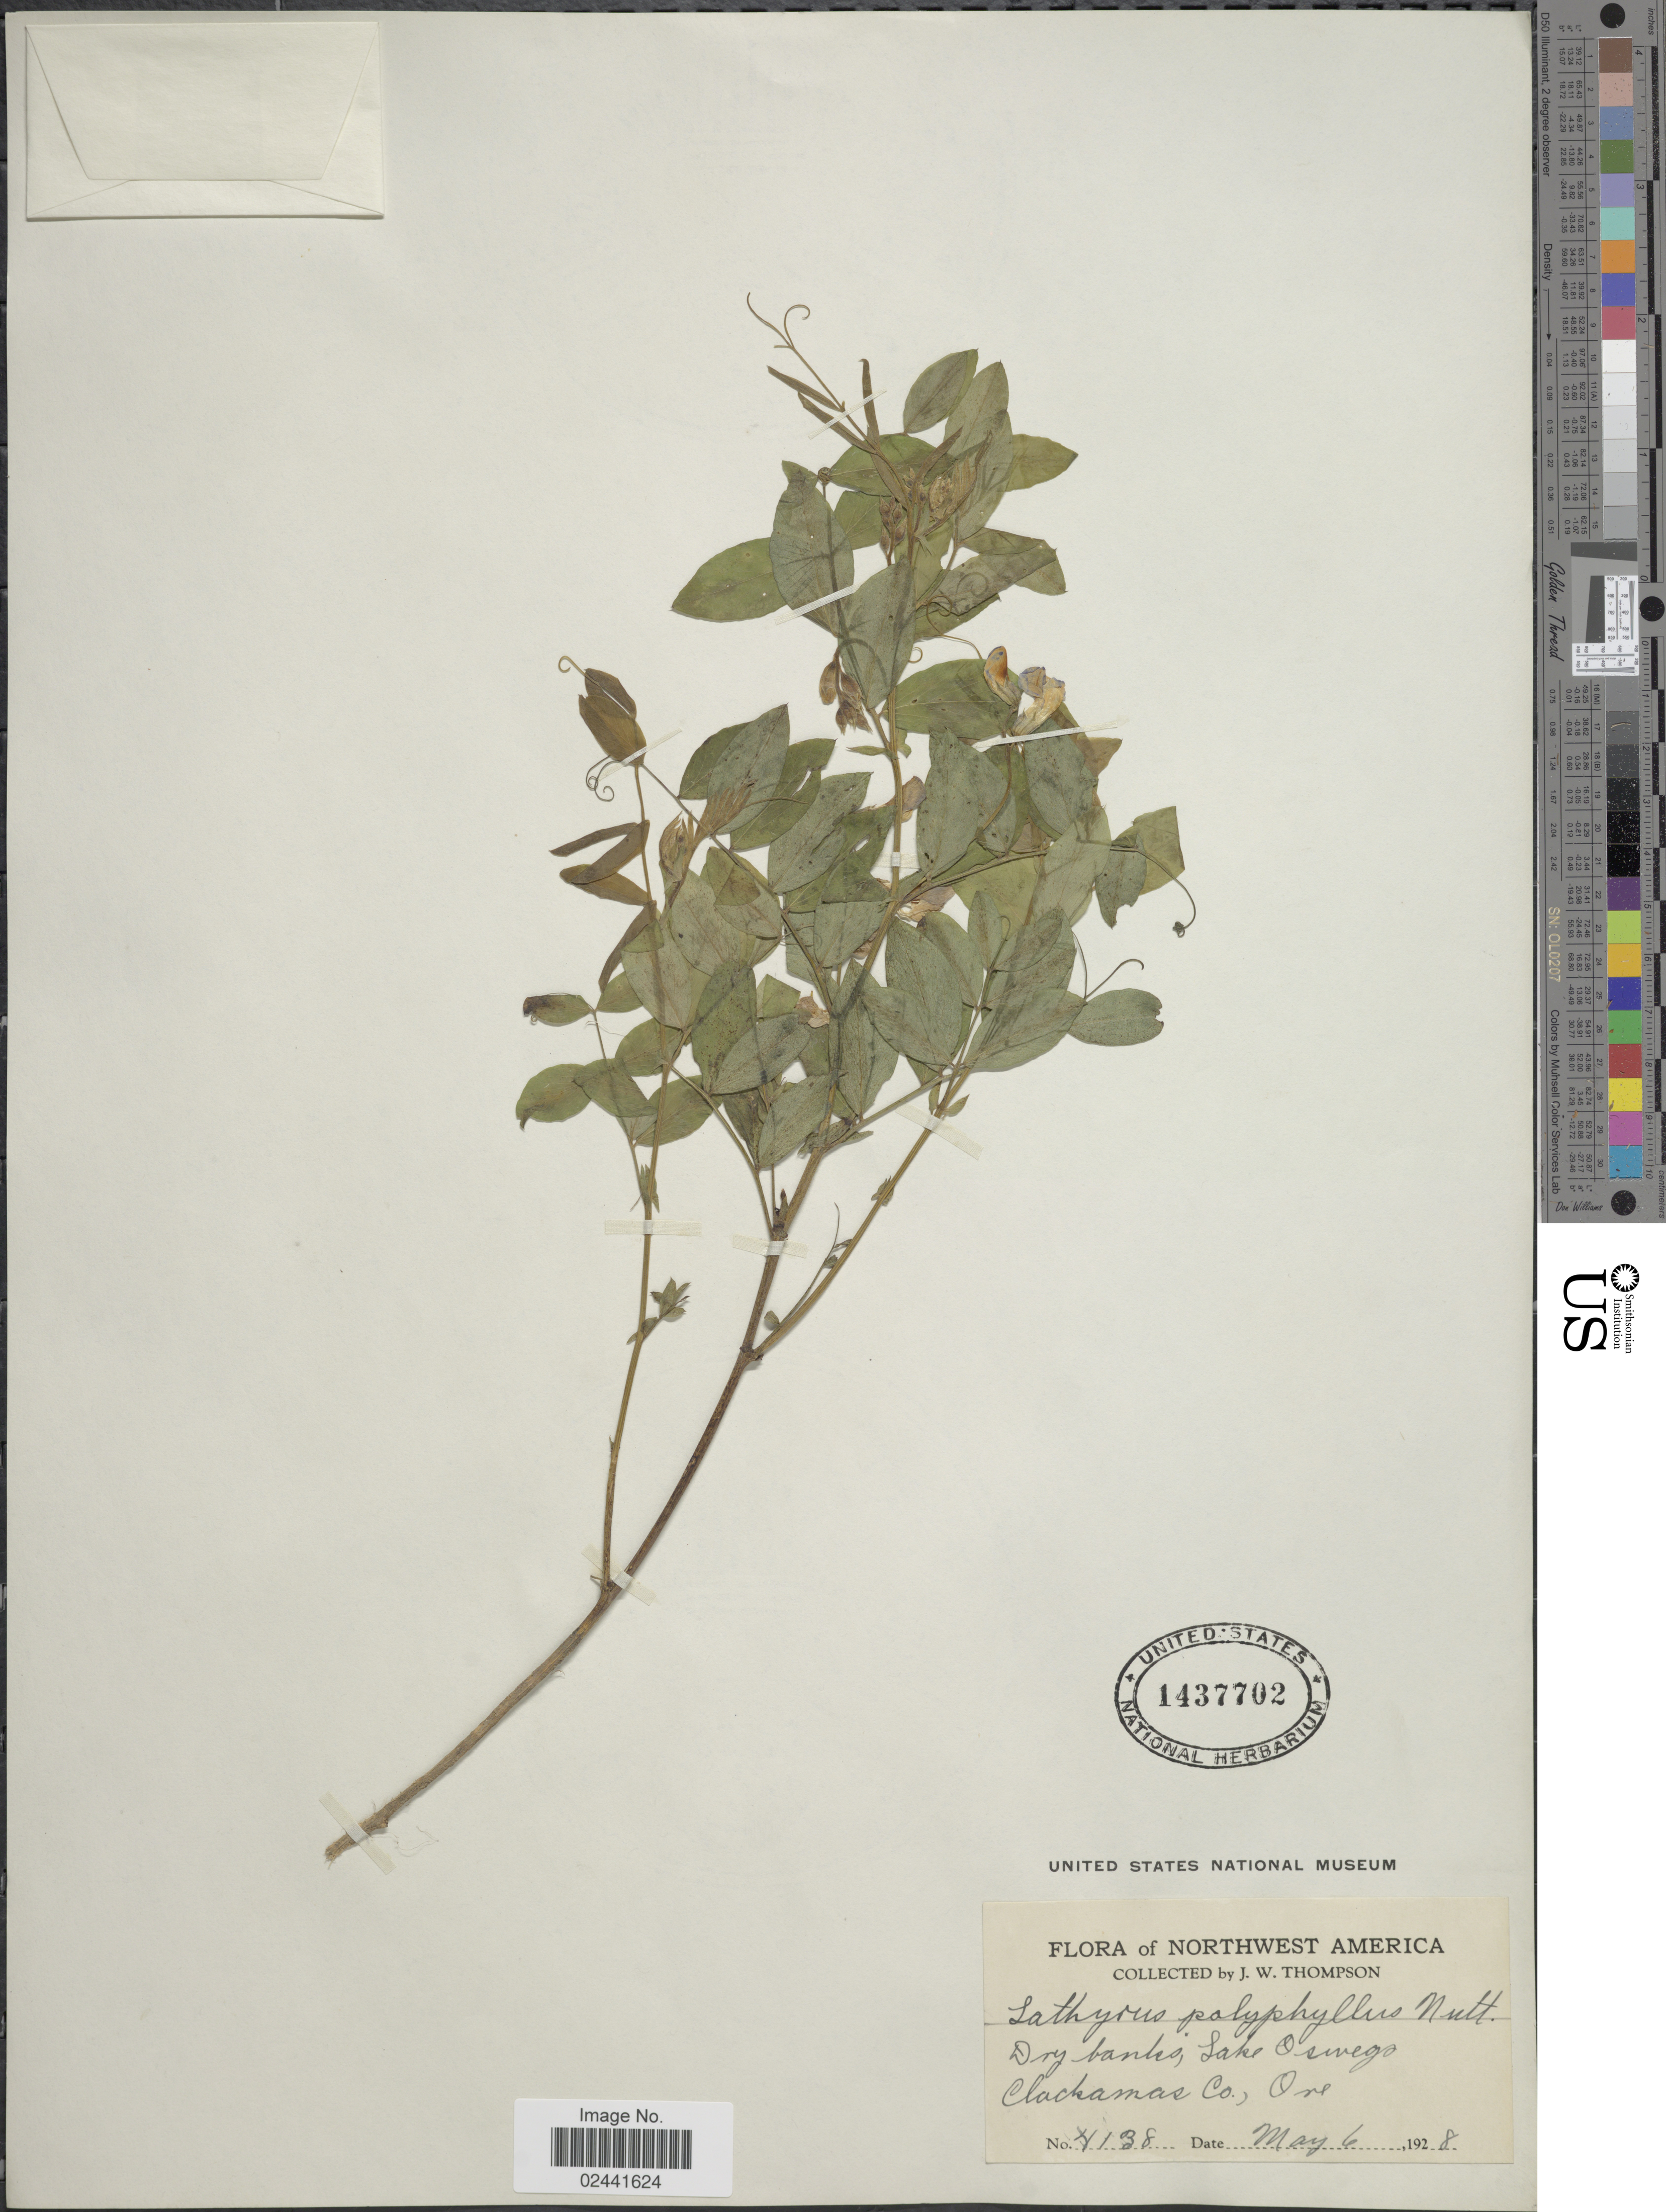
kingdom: Plantae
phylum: Tracheophyta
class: Magnoliopsida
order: Fabales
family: Fabaceae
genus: Lathyrus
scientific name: Lathyrus polyphyllus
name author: Nutt.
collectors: J. W. Thompson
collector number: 4138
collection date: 1928-05-06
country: United States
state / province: Oregon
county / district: Clackamas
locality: Dry banks, Lake Oswego, Clackamas Co.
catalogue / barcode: US 1437702